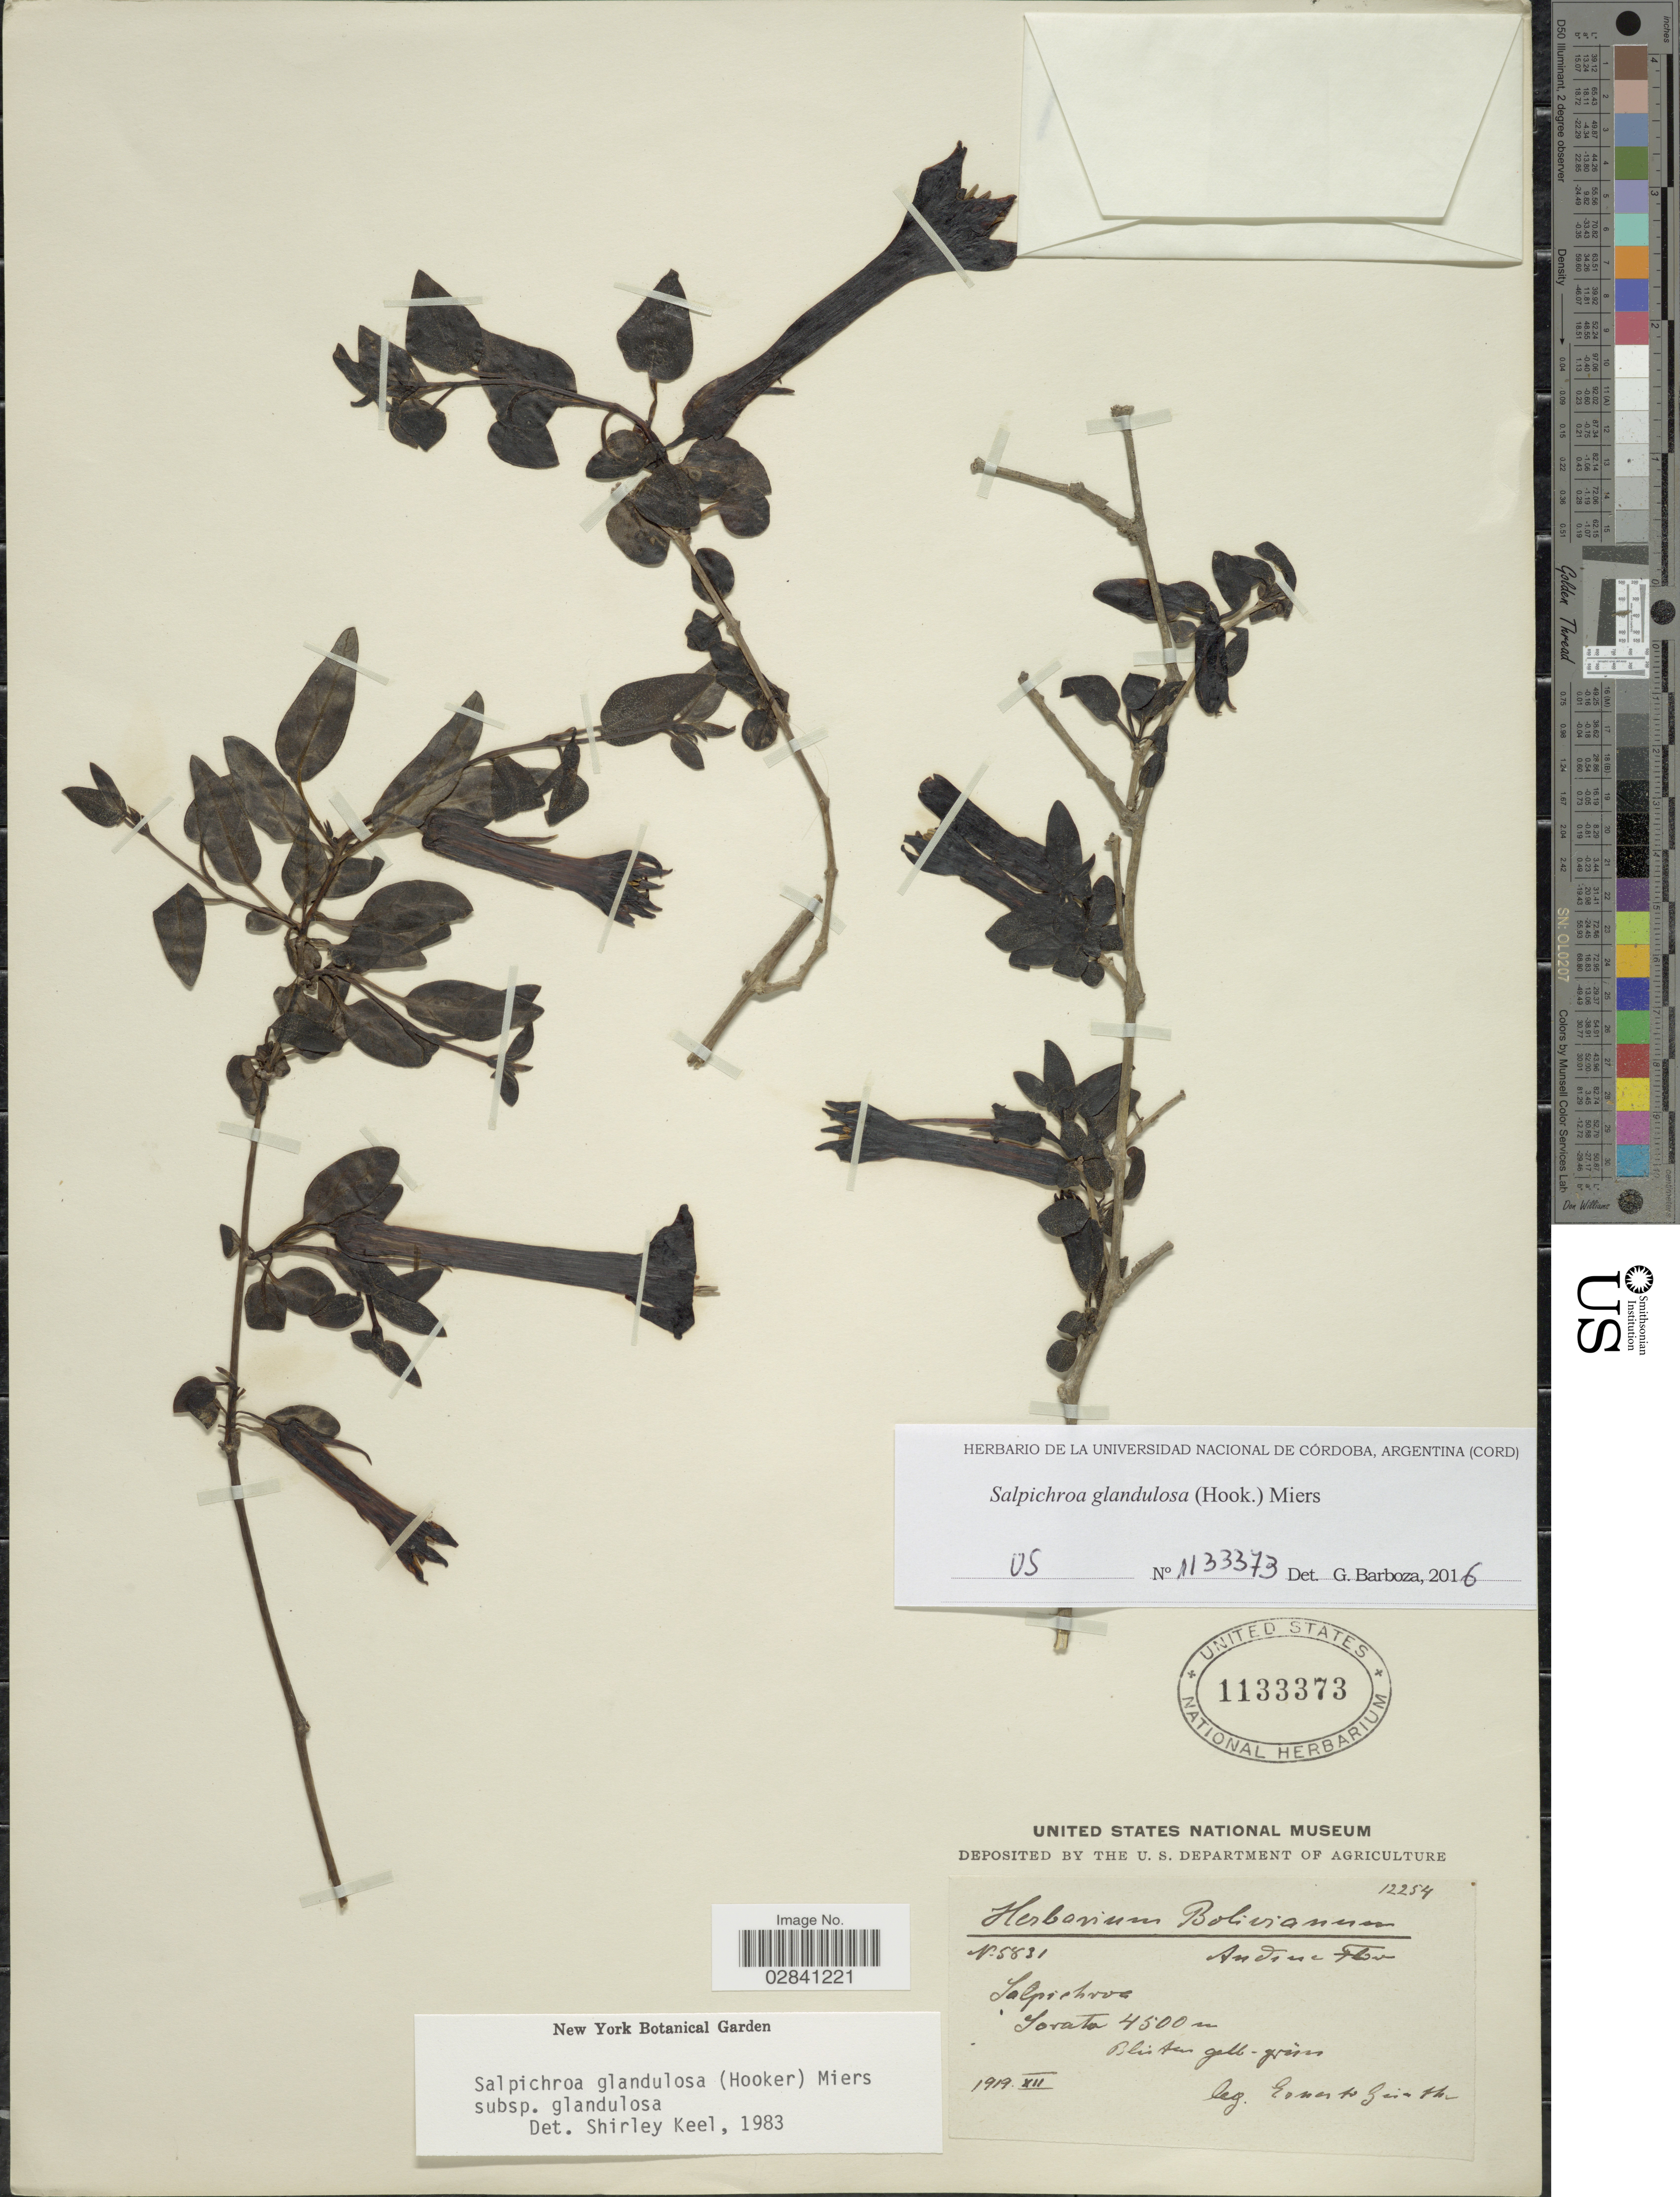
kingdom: Plantae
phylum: Tracheophyta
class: Magnoliopsida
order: Solanales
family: Solanaceae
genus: Salpichroa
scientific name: Salpichroa glandulosa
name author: (Hook.) Miers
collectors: E. Gunther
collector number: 5831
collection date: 1919-12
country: Bolivia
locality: Andine. Sorata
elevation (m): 4500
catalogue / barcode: US 1133373